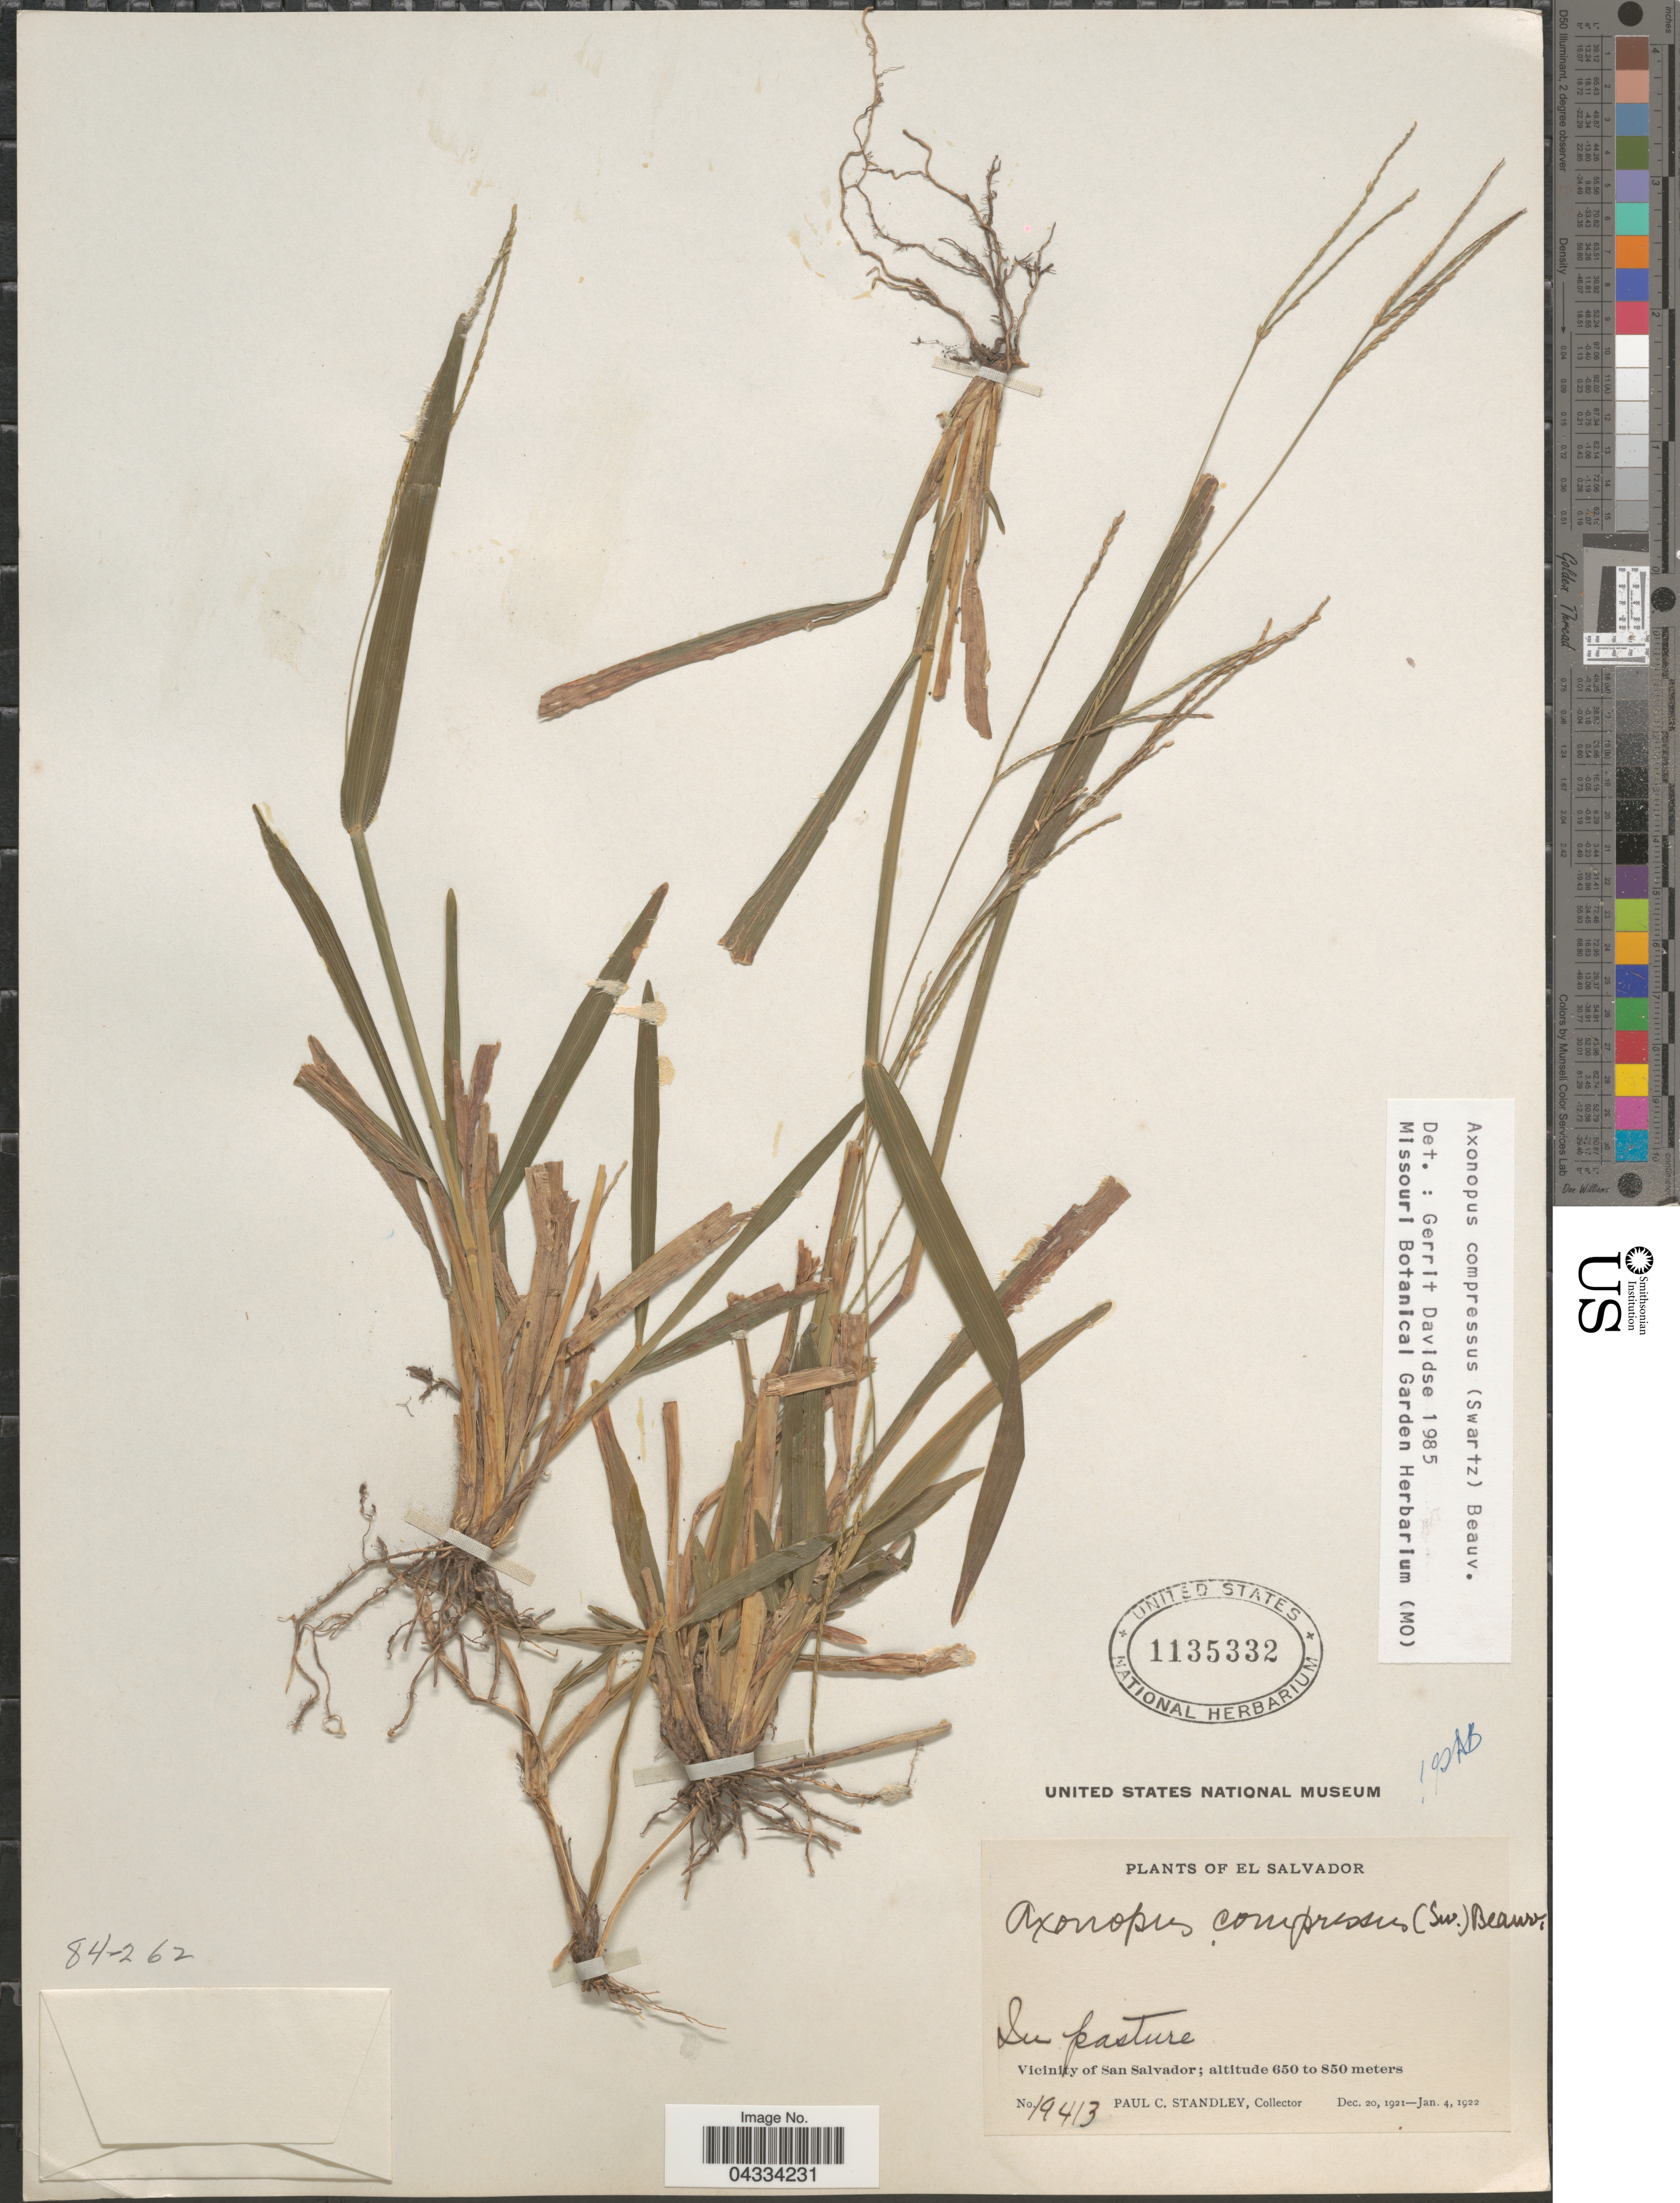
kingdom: Plantae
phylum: Tracheophyta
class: Liliopsida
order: Poales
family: Poaceae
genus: Axonopus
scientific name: Axonopus compressus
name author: (Sw.) P. Beauv.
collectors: P. C. Standley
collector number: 19413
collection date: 1921-12-20/1922-01-04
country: El Salvador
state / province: San Salvador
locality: Vicinity of San Salvador.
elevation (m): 650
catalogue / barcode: US 1135332